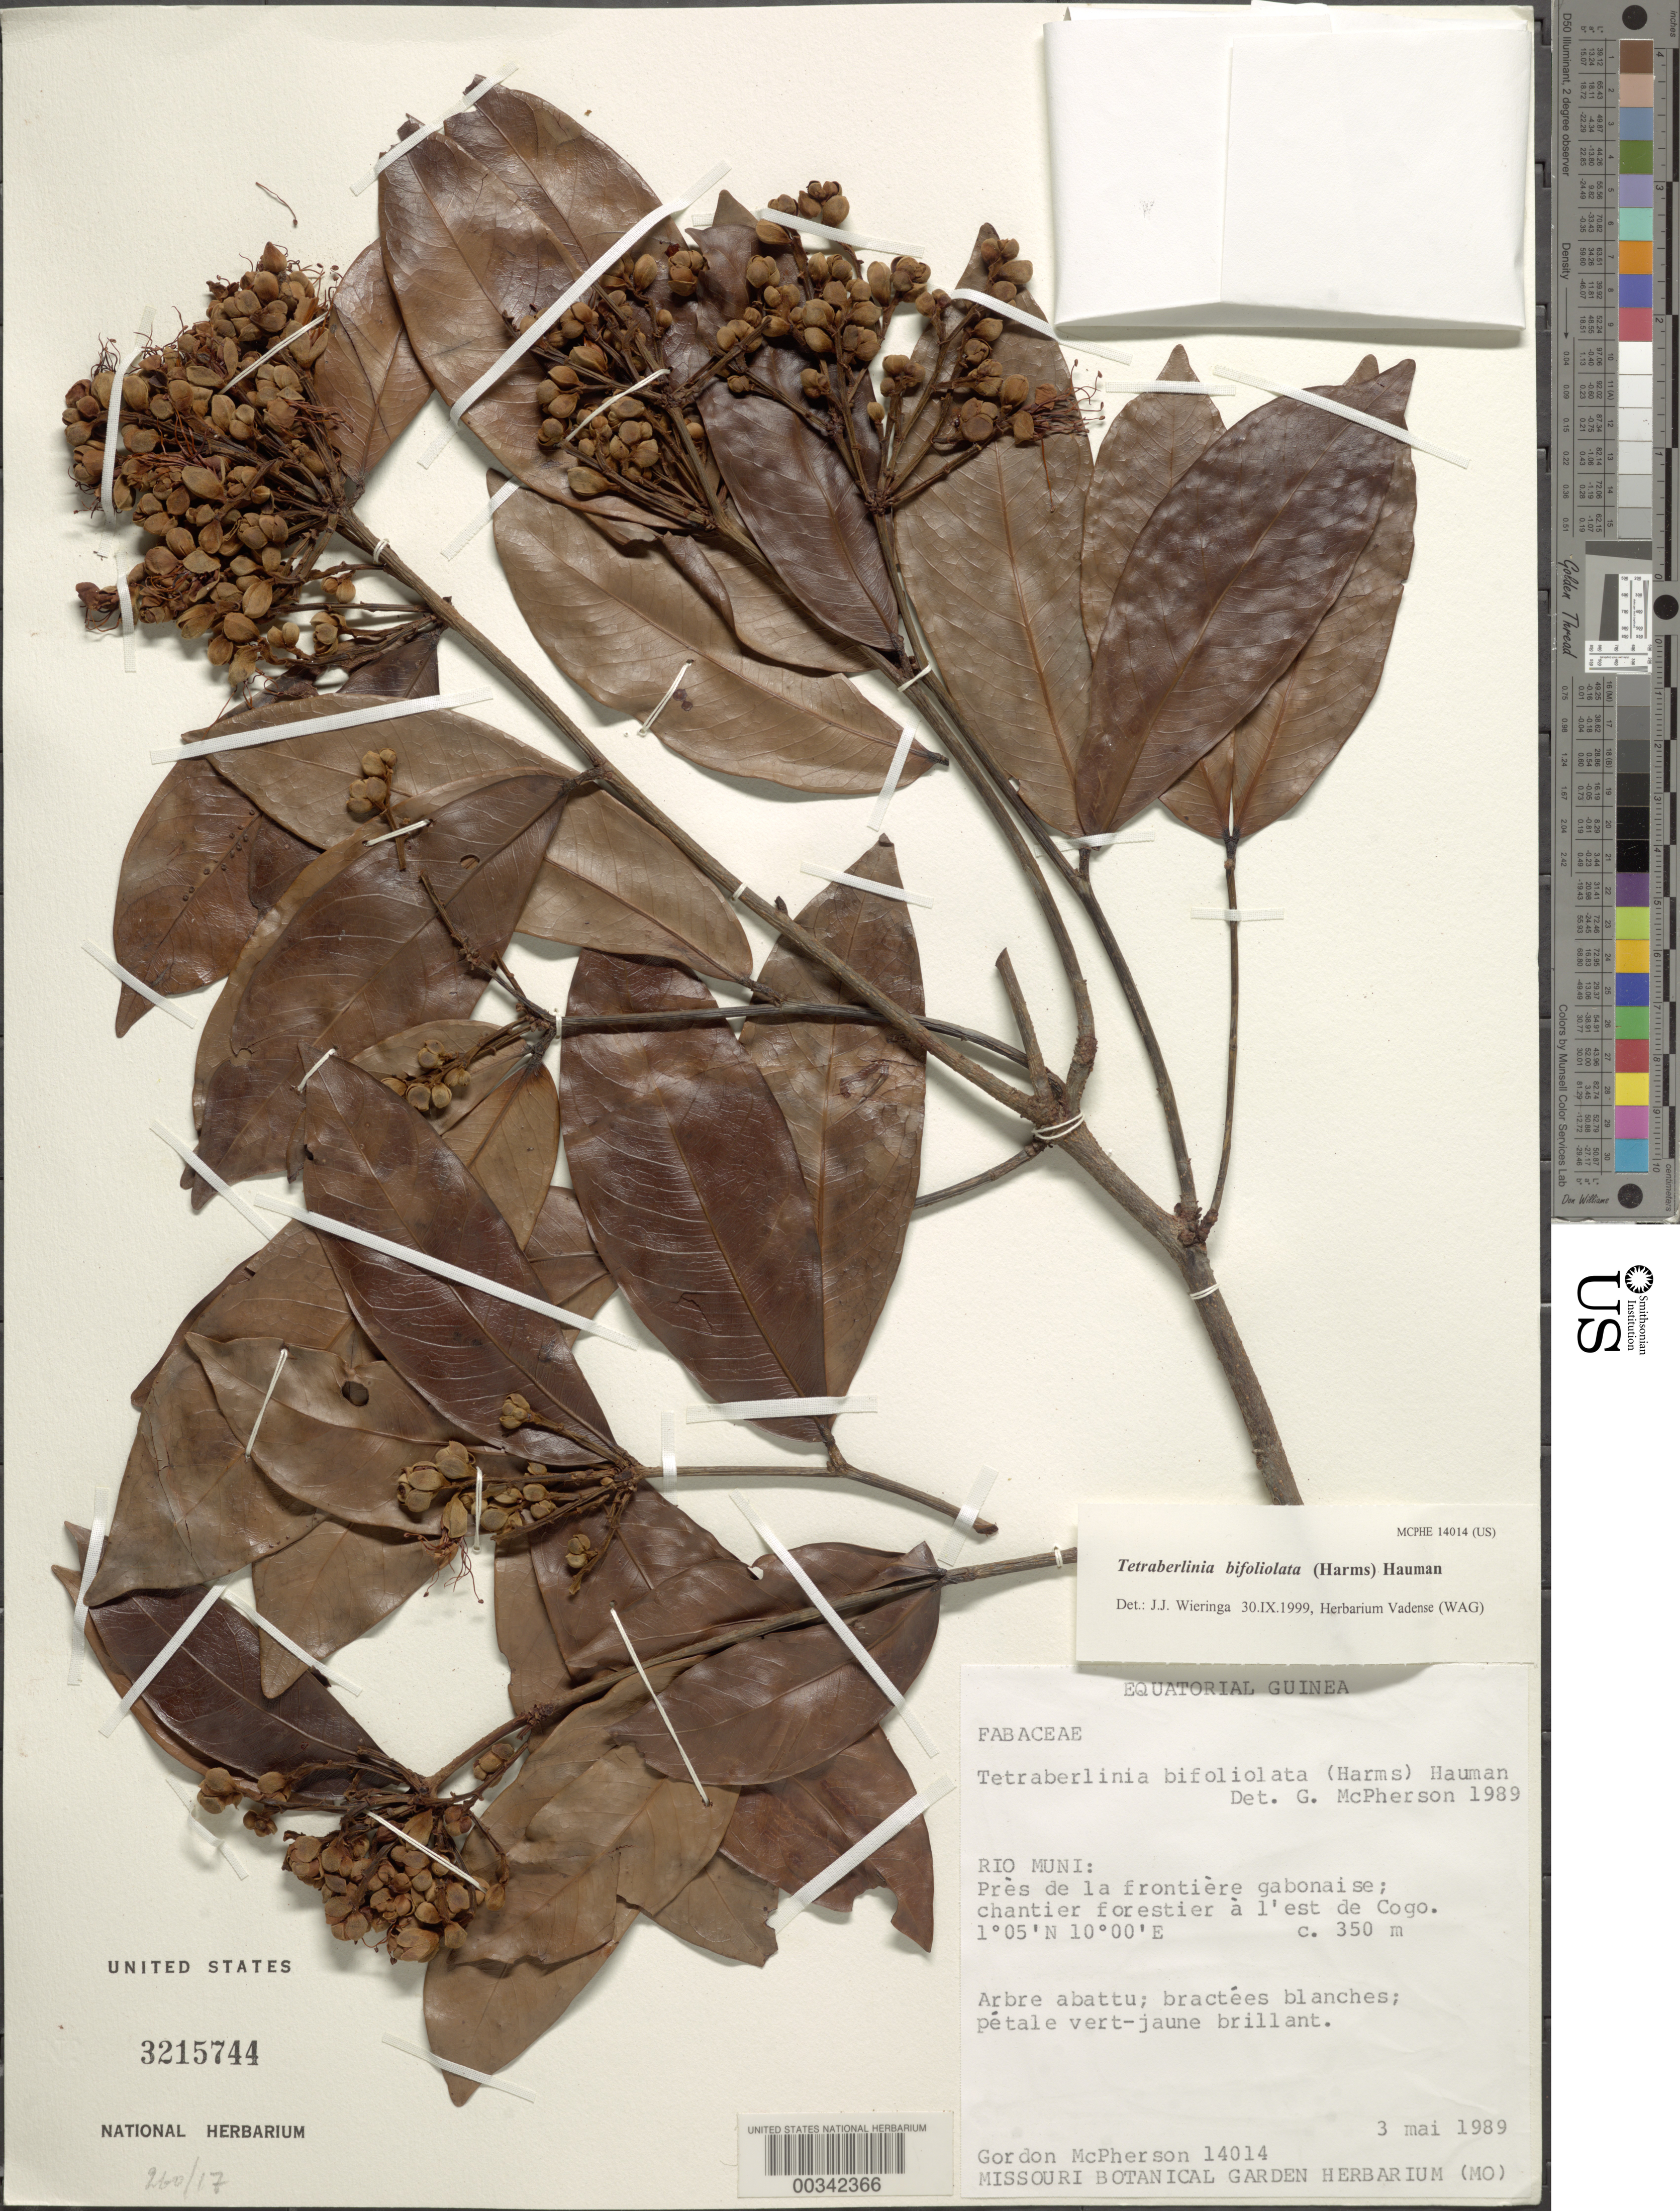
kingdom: Plantae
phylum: Tracheophyta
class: Magnoliopsida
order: Fabales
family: Fabaceae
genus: Tetraberlinia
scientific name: Tetraberlinia bifoliolata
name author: (Harms) Hauman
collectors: G. D. McPherson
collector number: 14014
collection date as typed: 03 May 1989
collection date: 1989-05-03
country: Equatorial Guinea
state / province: Litoral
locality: Pres de la frontiere Gabonaise; Chantier Forestier a l'est de Cogo. [close to the Gabonese border; logging site to the east of Cogo. former Province of Río Muni (Mbini).]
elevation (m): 350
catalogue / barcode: US 3215744